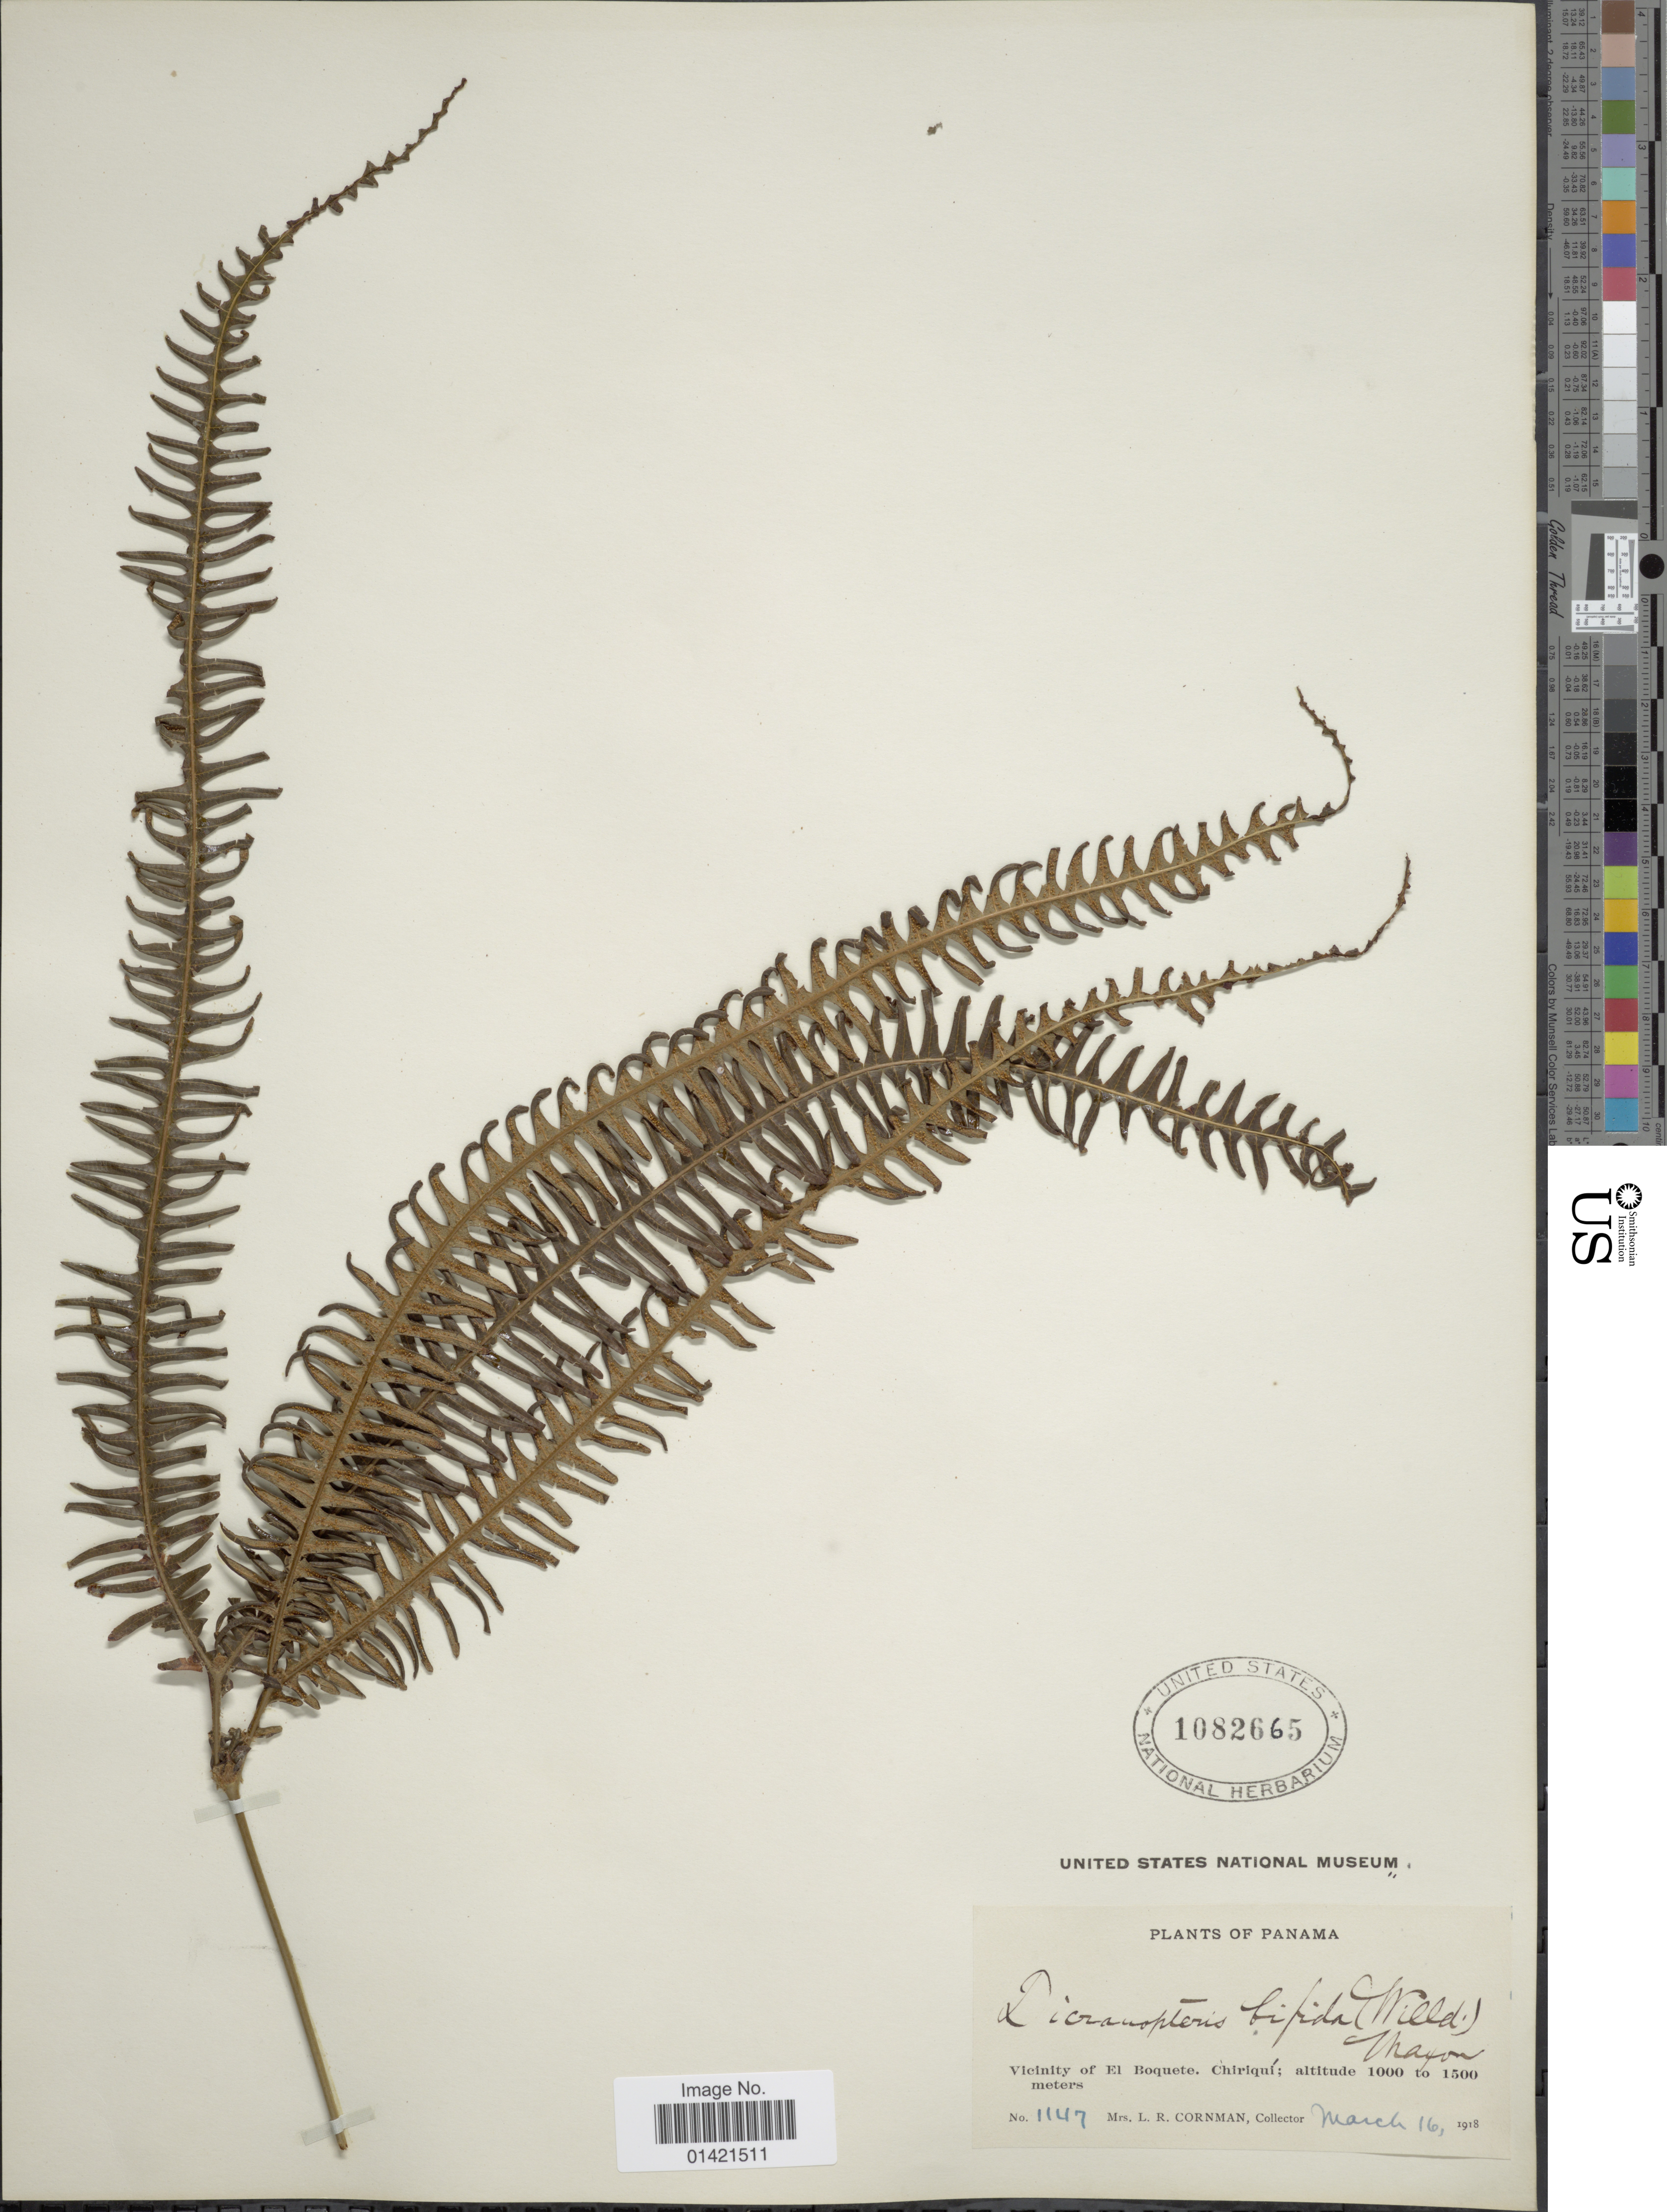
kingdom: Plantae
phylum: Tracheophyta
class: Polypodiopsida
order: Gleicheniales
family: Gleicheniaceae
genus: Sticherus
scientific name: Sticherus bifidus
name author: (Willd.) Ching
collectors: L. Cornman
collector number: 1147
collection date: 1918-03-16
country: Panama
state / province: Chiriqui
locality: Vicinity of El Boquete.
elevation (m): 1000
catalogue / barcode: US 1082665